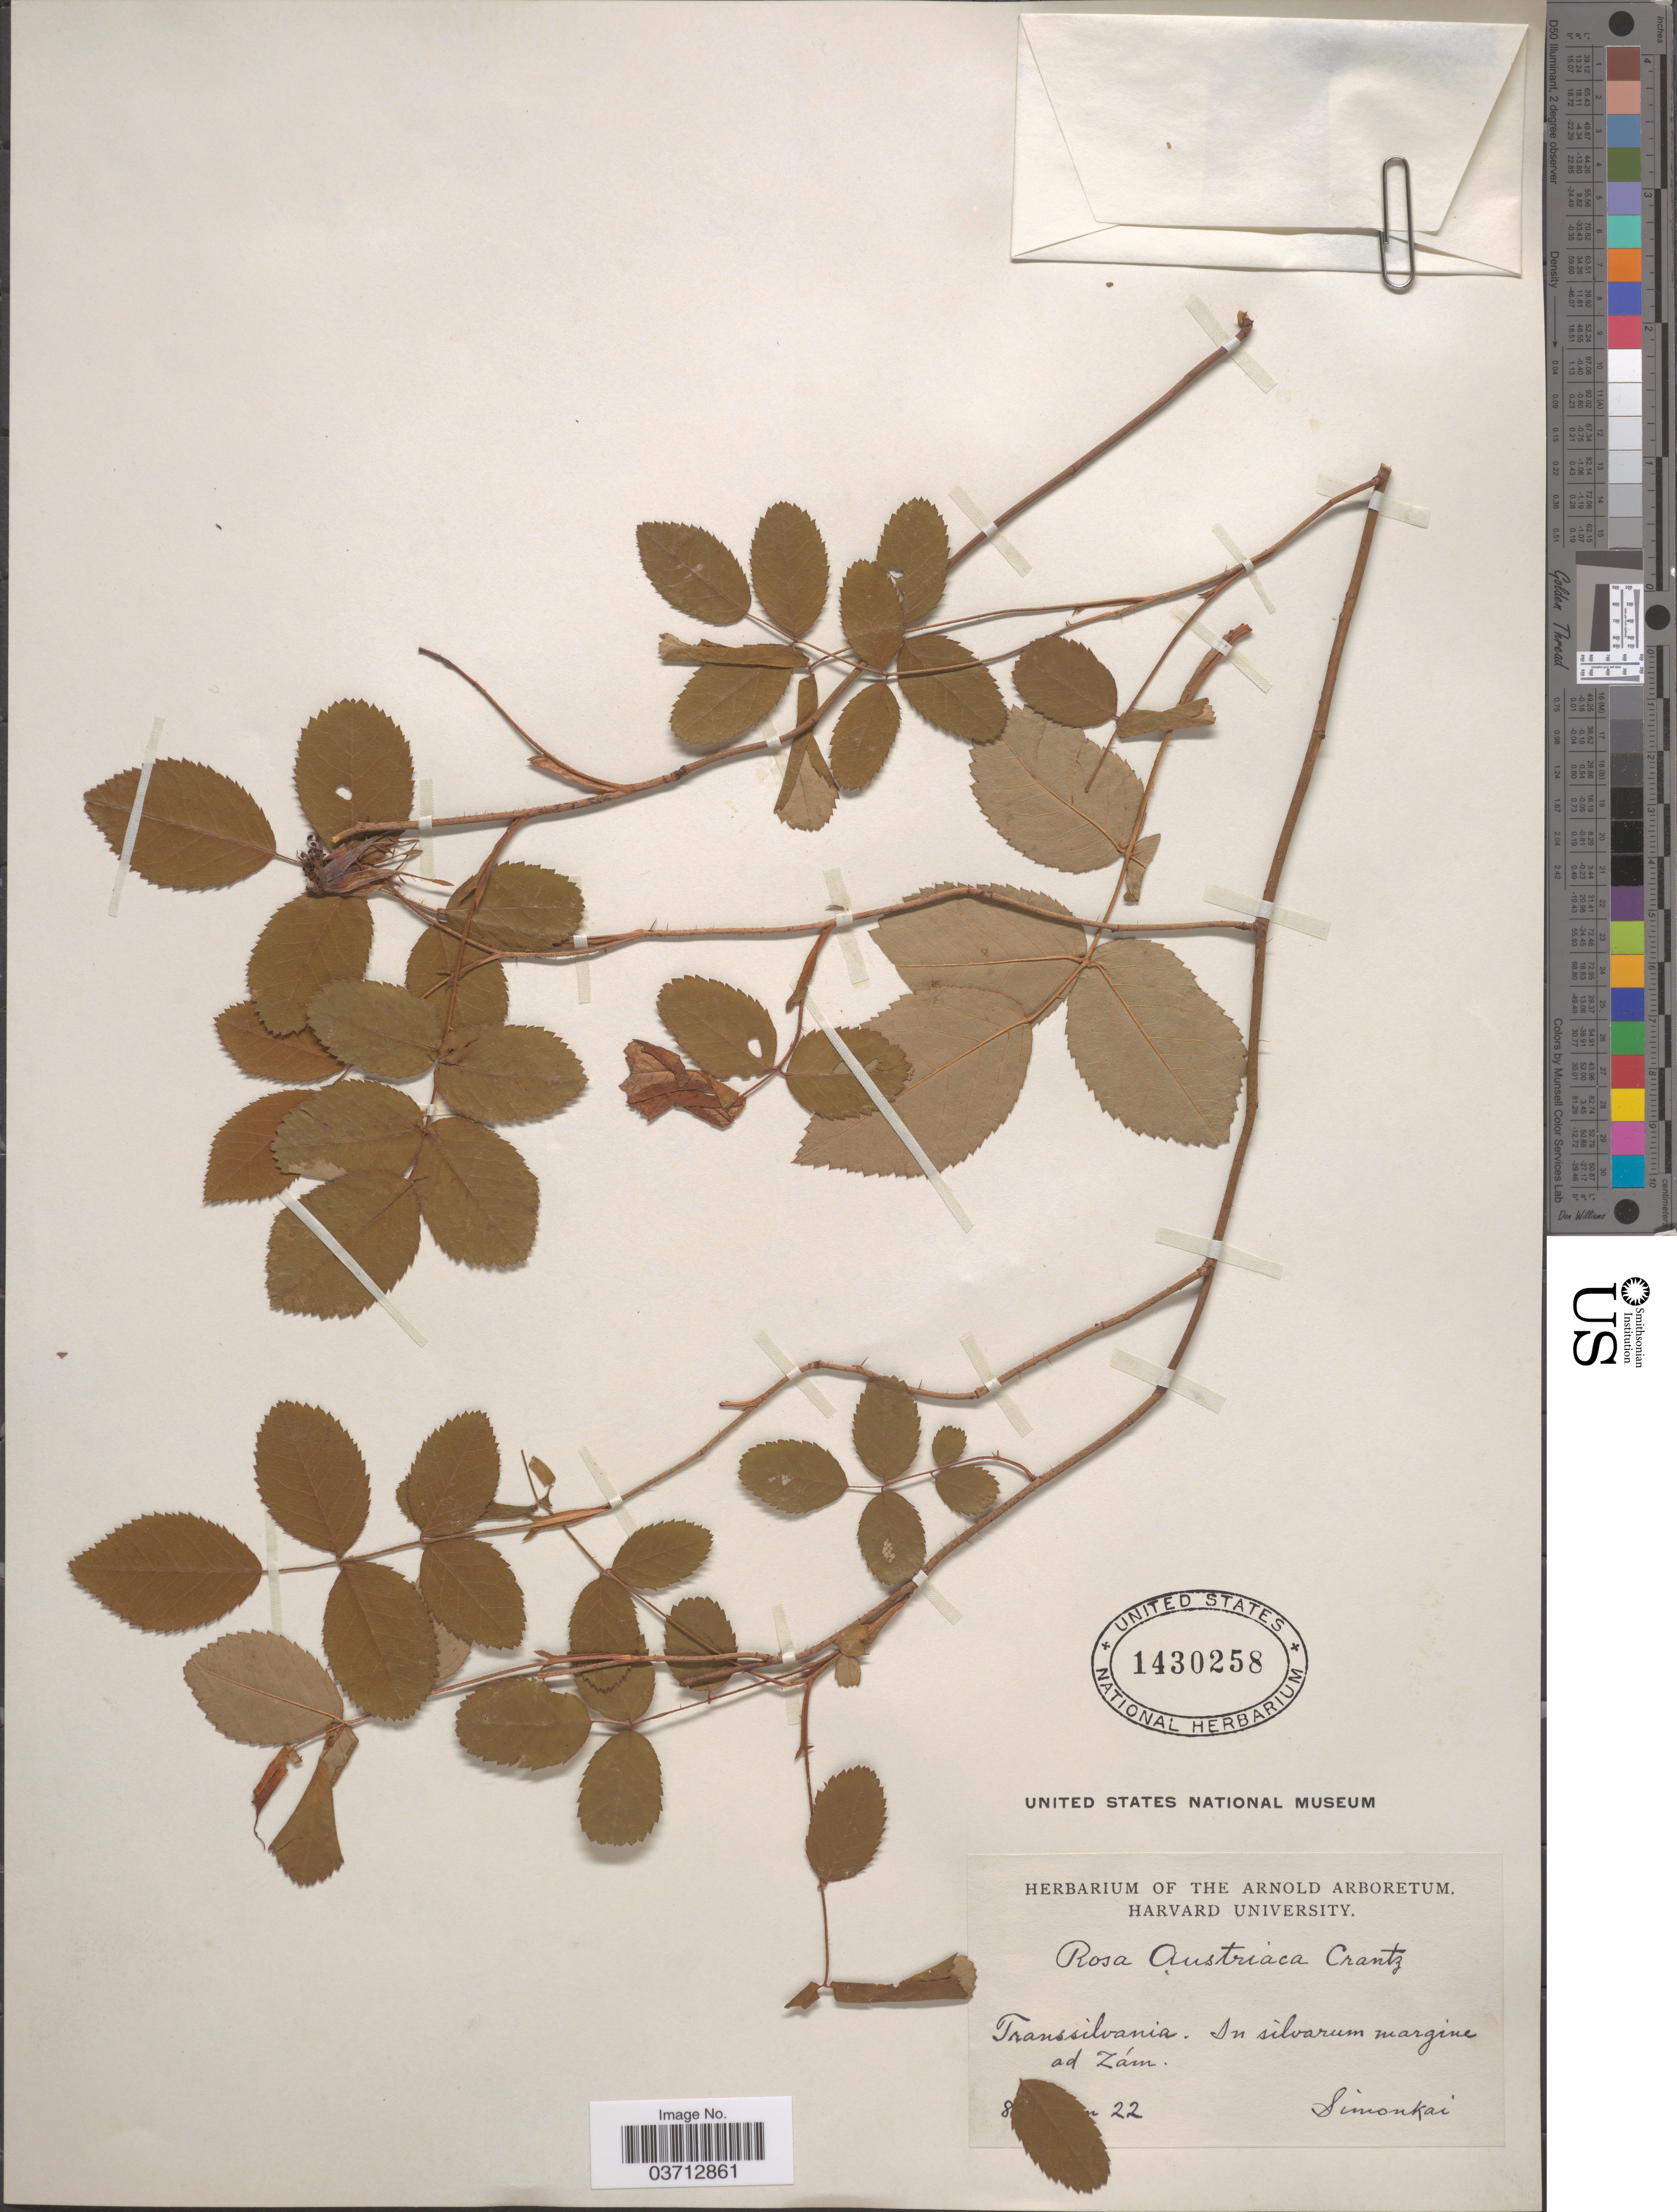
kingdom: Plantae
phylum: Tracheophyta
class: Magnoliopsida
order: Rosales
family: Rosaceae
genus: Rosa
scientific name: Rosa austriaca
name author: Crantz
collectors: Simonkai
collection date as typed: Transcribed d/m/y: 8/6/22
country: Romania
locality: Transsilvania. In silvarum margine ad Zám.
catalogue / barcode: US 1430258